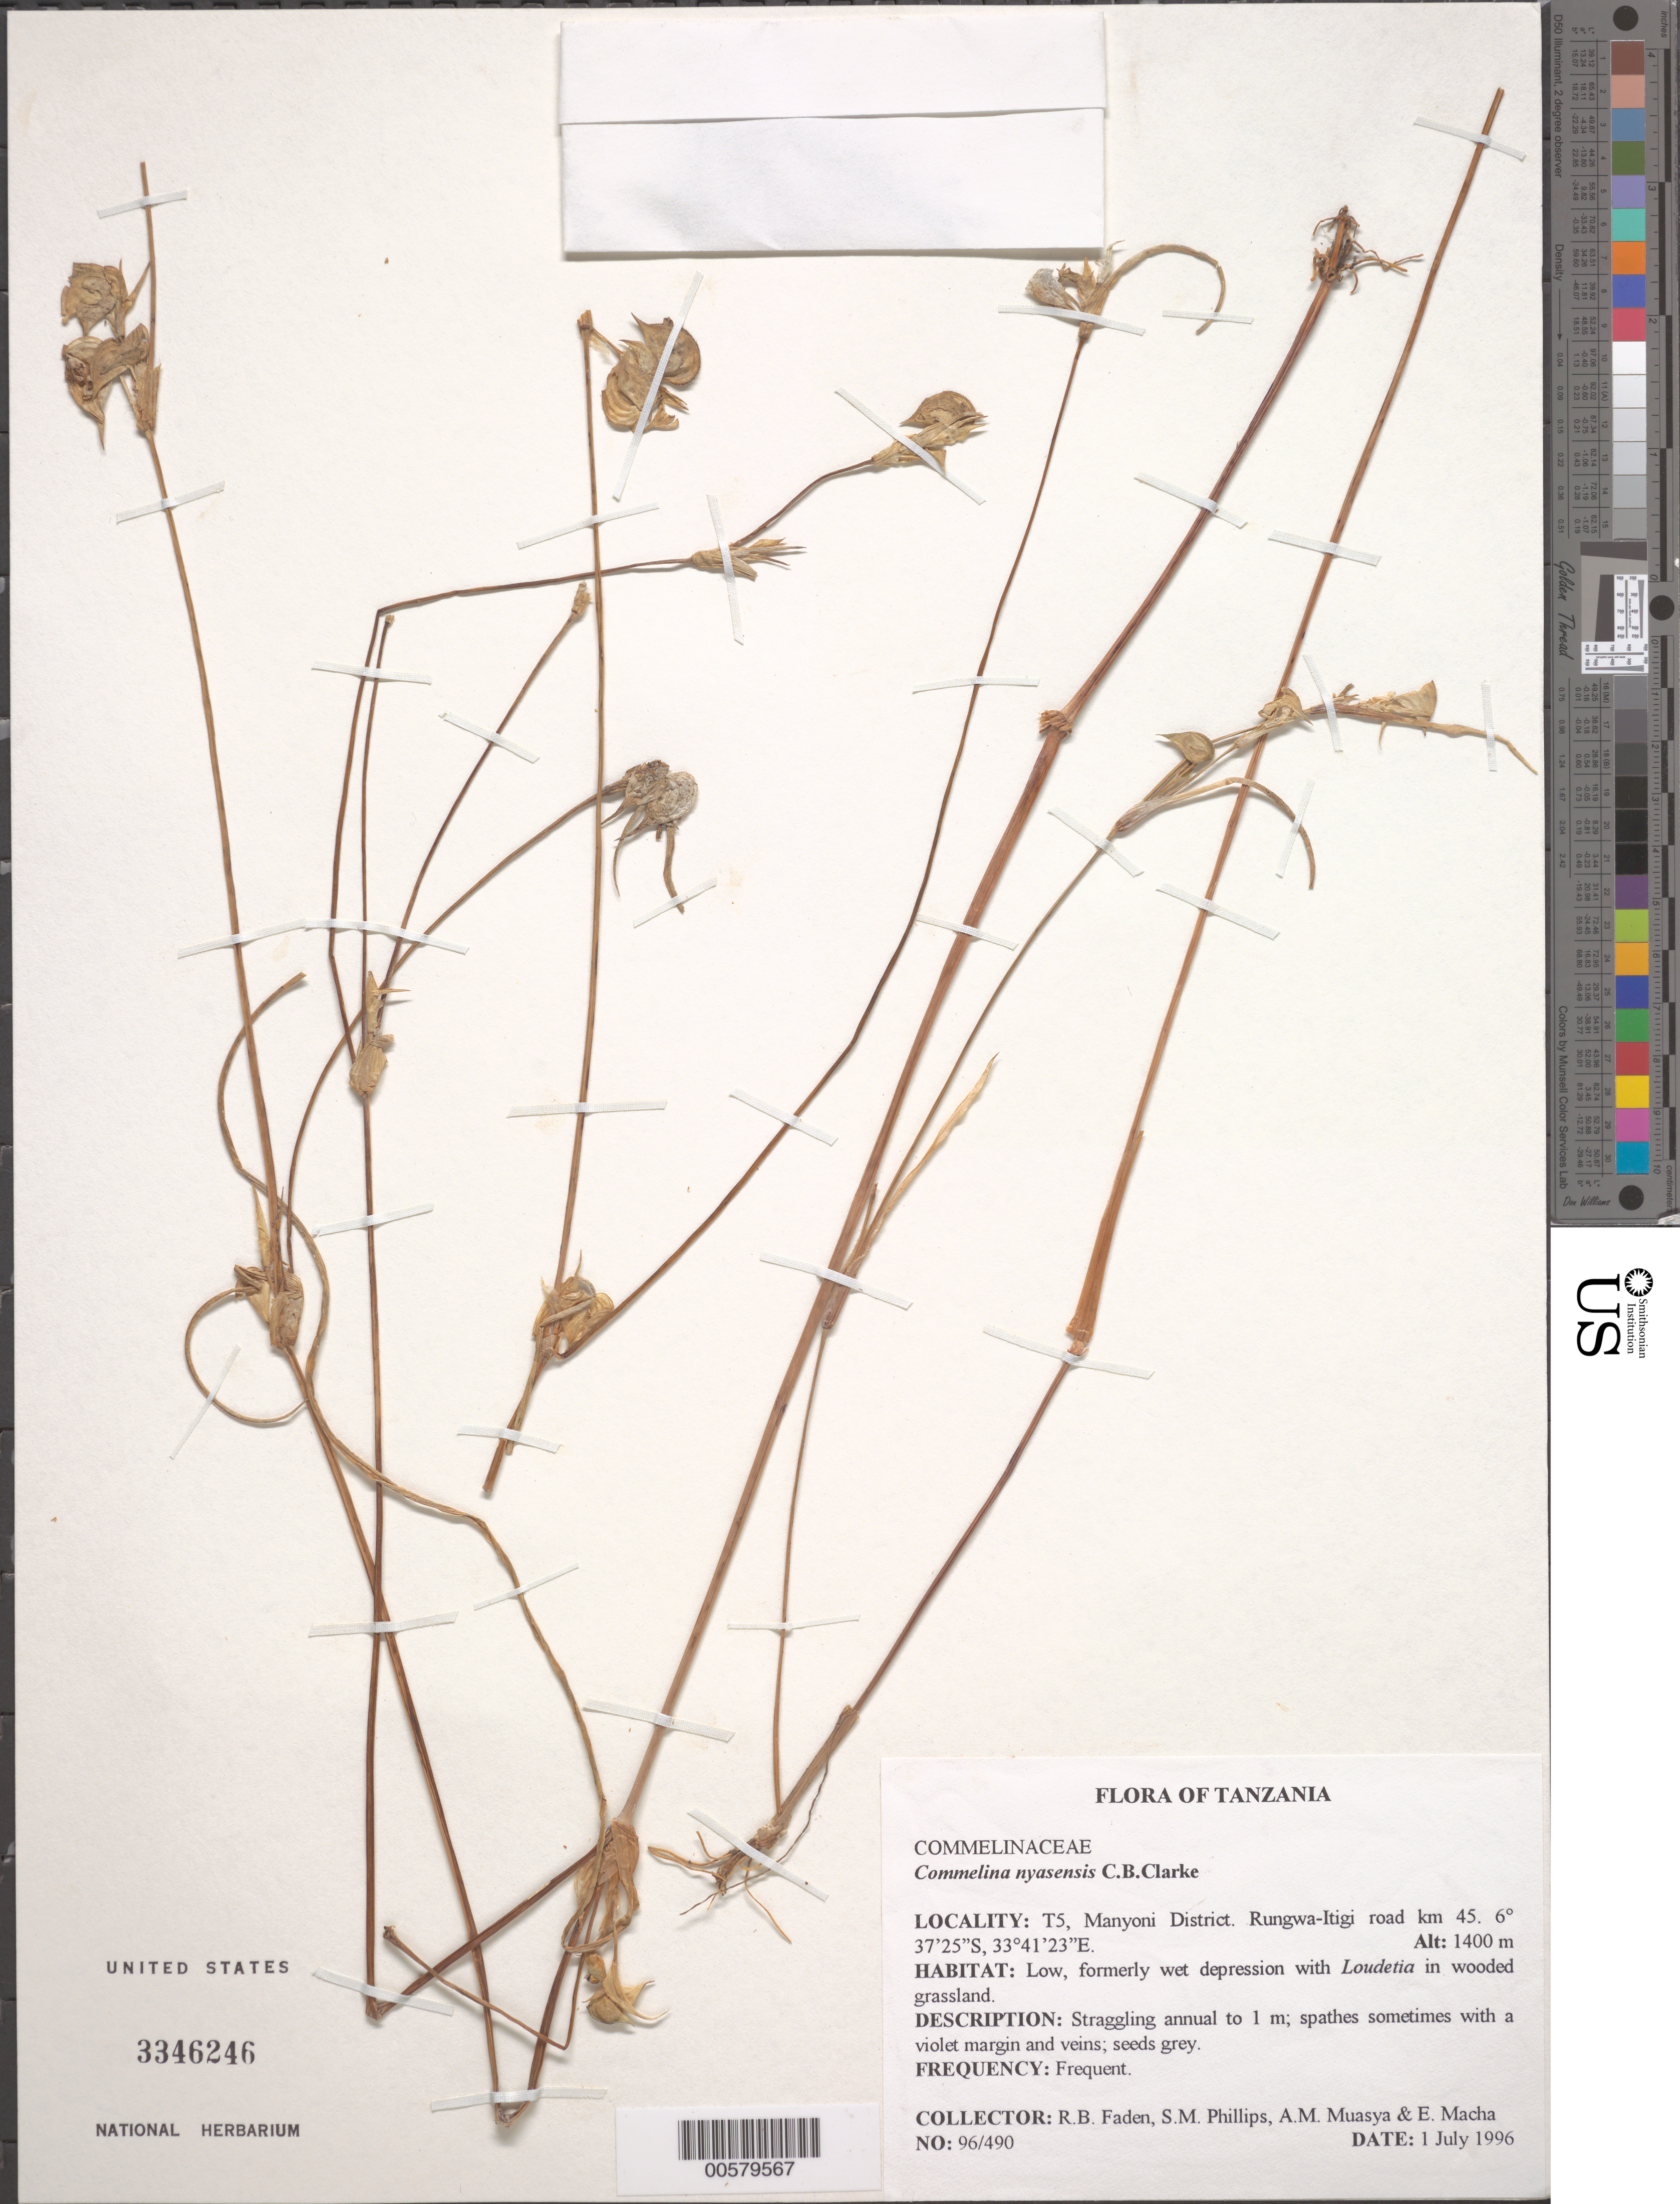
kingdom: Plantae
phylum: Tracheophyta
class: Liliopsida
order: Commelinales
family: Commelinaceae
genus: Commelina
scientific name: Commelina nyasensis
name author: C.B. Clarke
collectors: R. B. Faden, S. M. Phillips, A. Muasya & E. Macha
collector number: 96/490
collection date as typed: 01 Jul 1996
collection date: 1996-07-01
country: Tanzania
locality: Manyoni dist., rungwa-itigi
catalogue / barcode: US 3346246